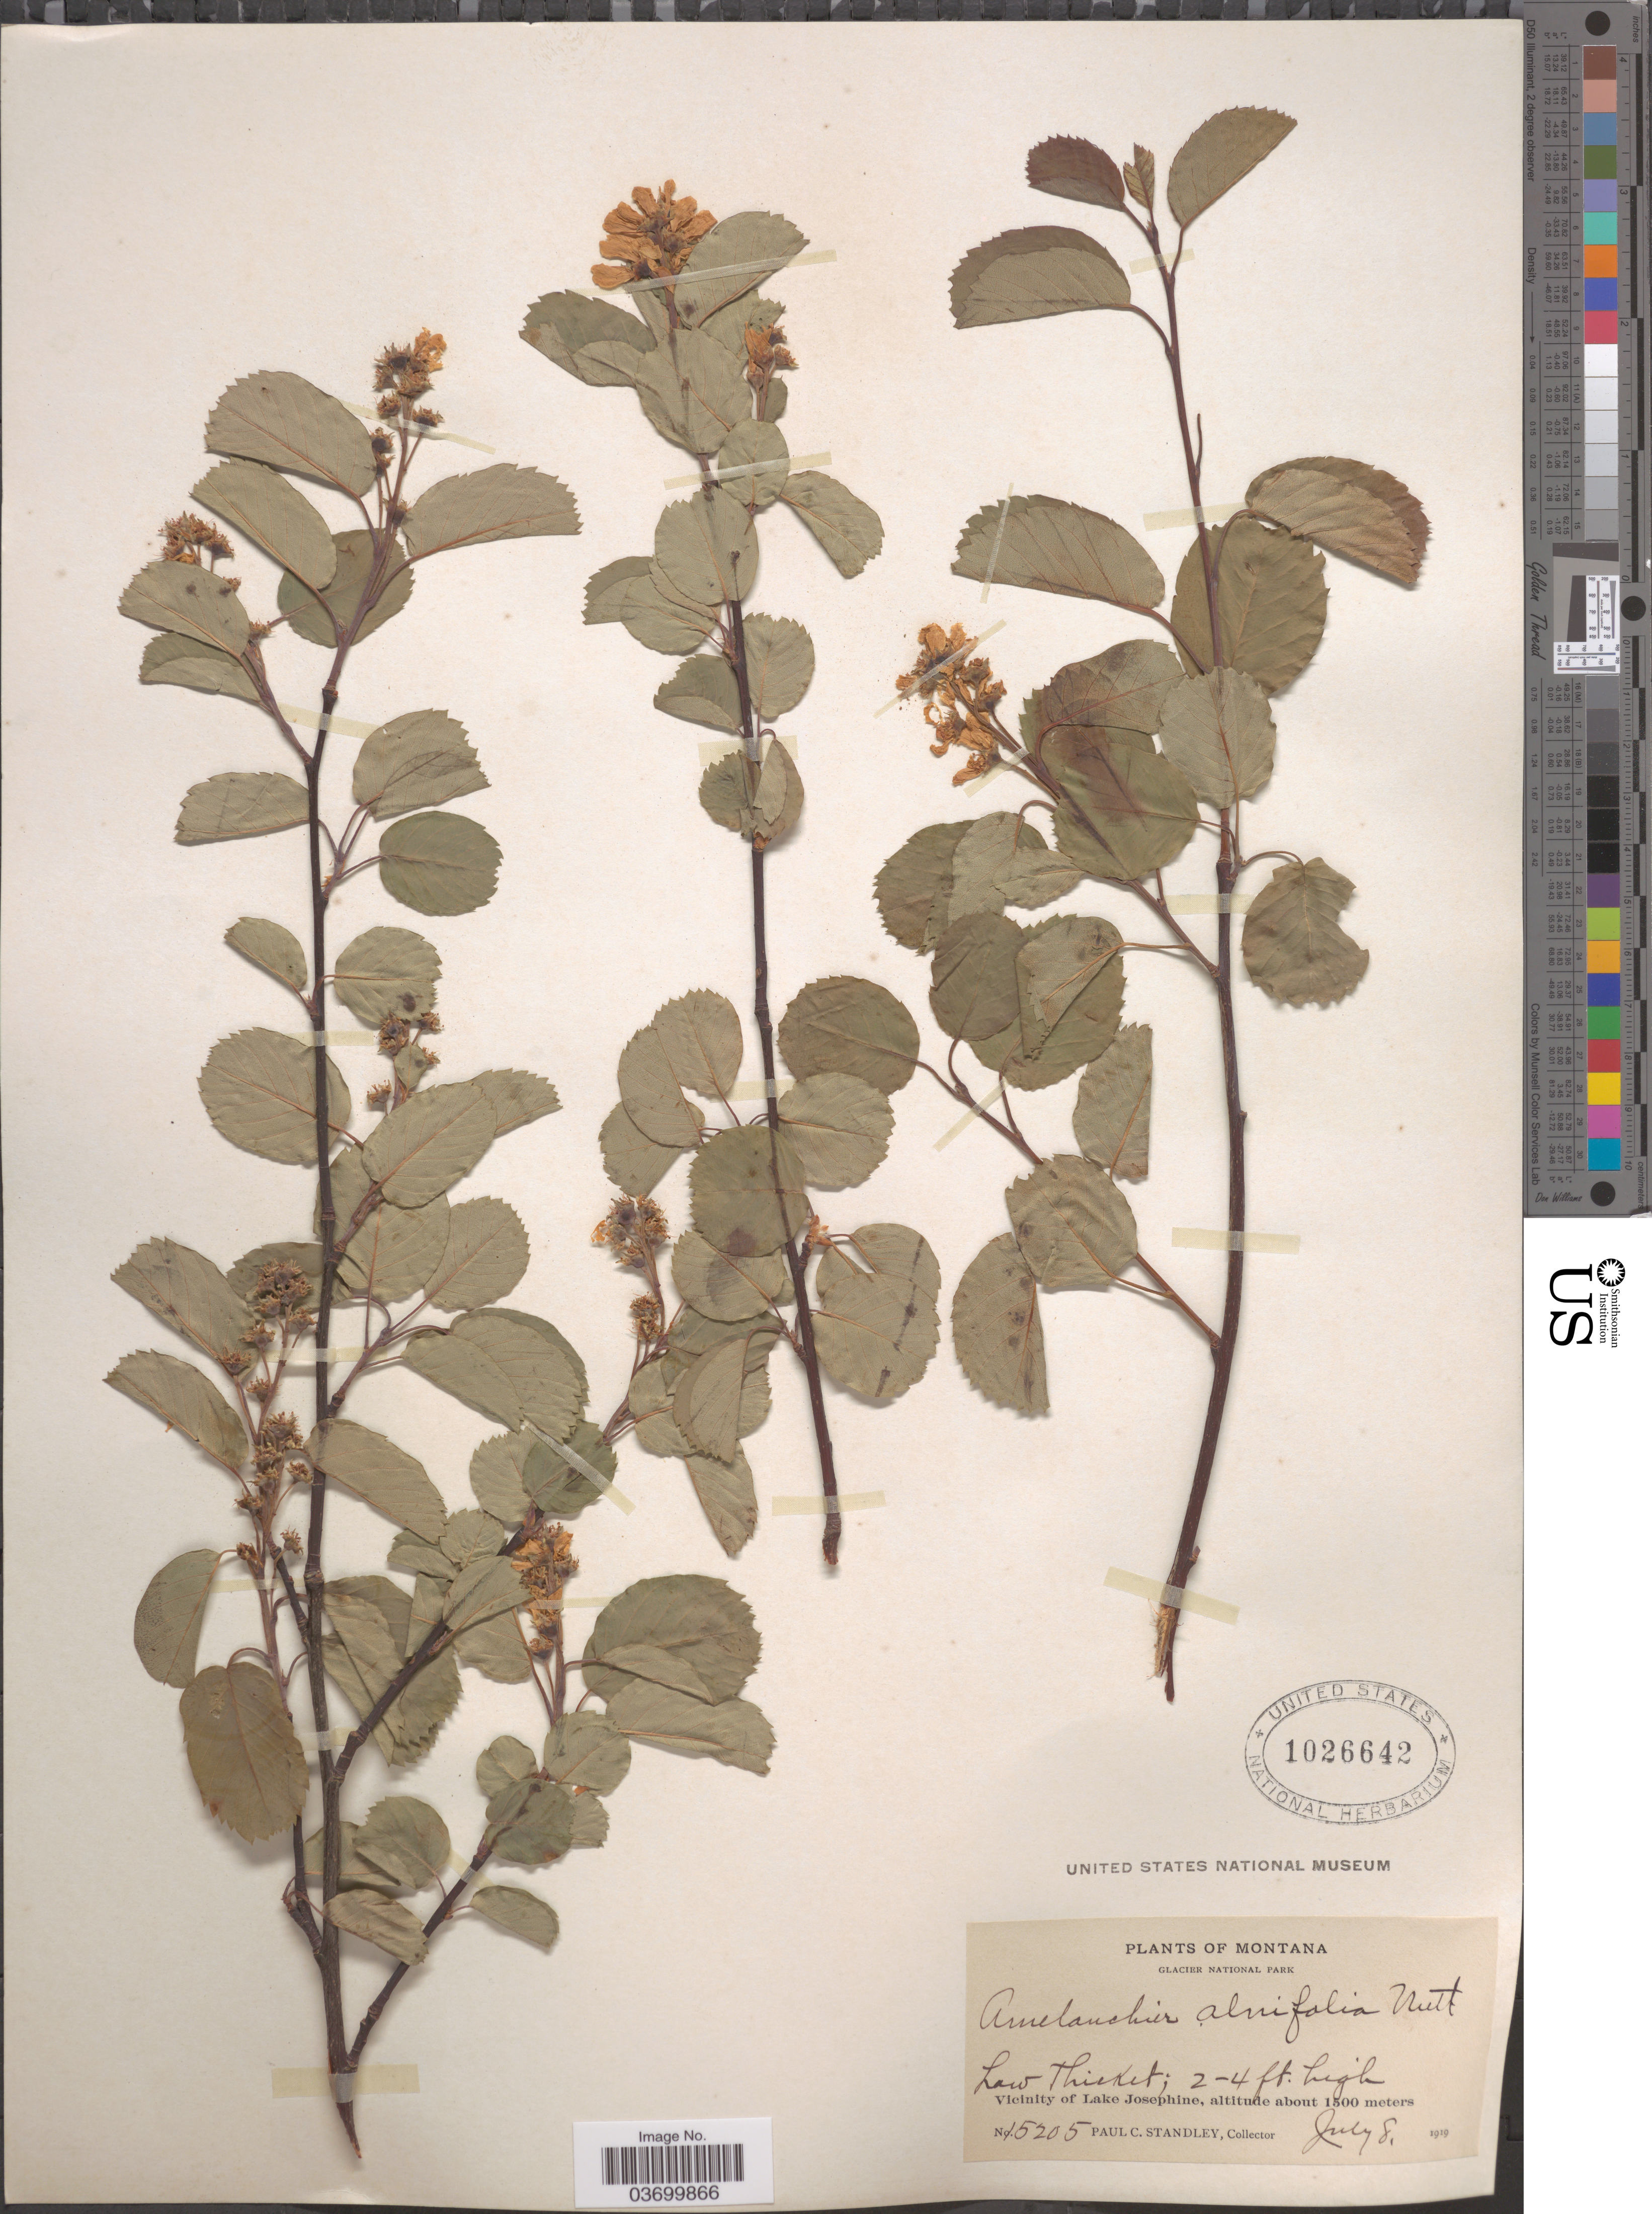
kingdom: Plantae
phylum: Tracheophyta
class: Magnoliopsida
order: Rosales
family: Rosaceae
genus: Amelanchier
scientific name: Amelanchier alnifolia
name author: (Nutt.) Nutt. ex M. Roem.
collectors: P. C. Standley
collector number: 15205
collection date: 1919-07-08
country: United States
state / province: Montana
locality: Glacier National Park. Vicinity of Lake Josephine.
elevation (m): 1500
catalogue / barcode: US 1026642